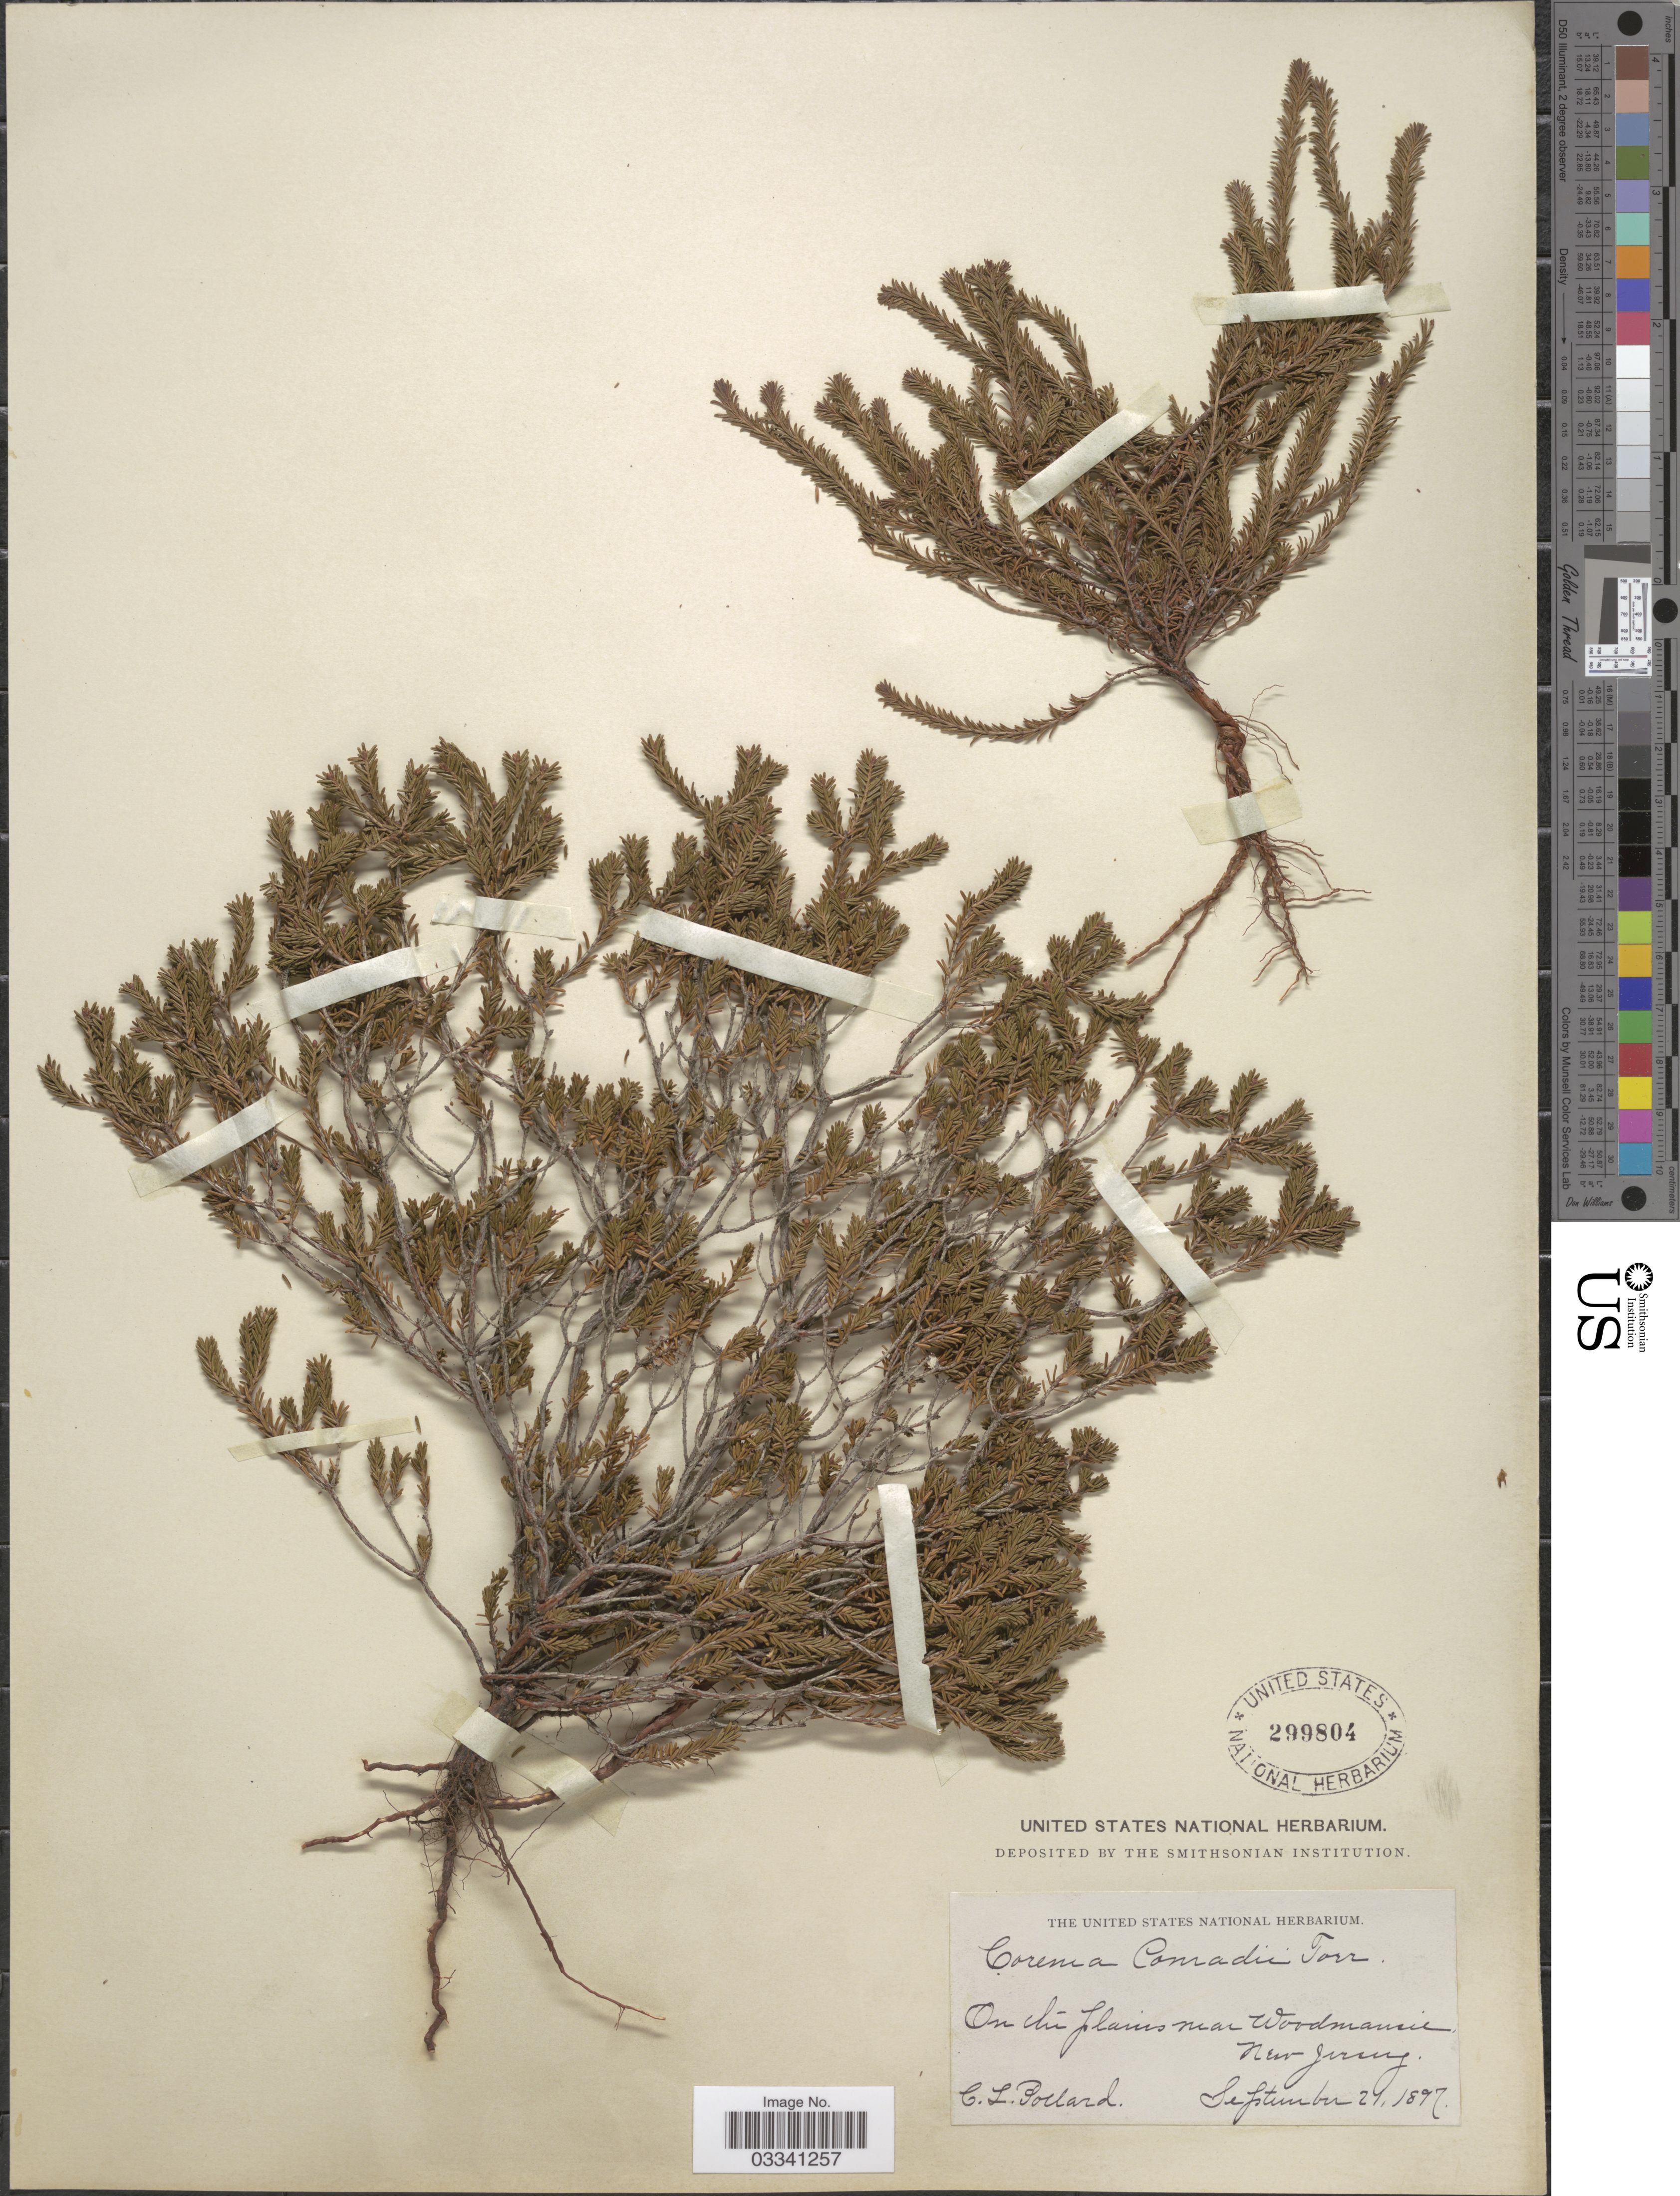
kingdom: Plantae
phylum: Tracheophyta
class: Magnoliopsida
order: Ericales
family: Ericaceae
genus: Corema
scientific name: Corema conradii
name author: Torr.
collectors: C. L. Pollard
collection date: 1897-09-21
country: United States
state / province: New Jersey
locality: On the plains near Woodmansie.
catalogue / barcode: US 299804